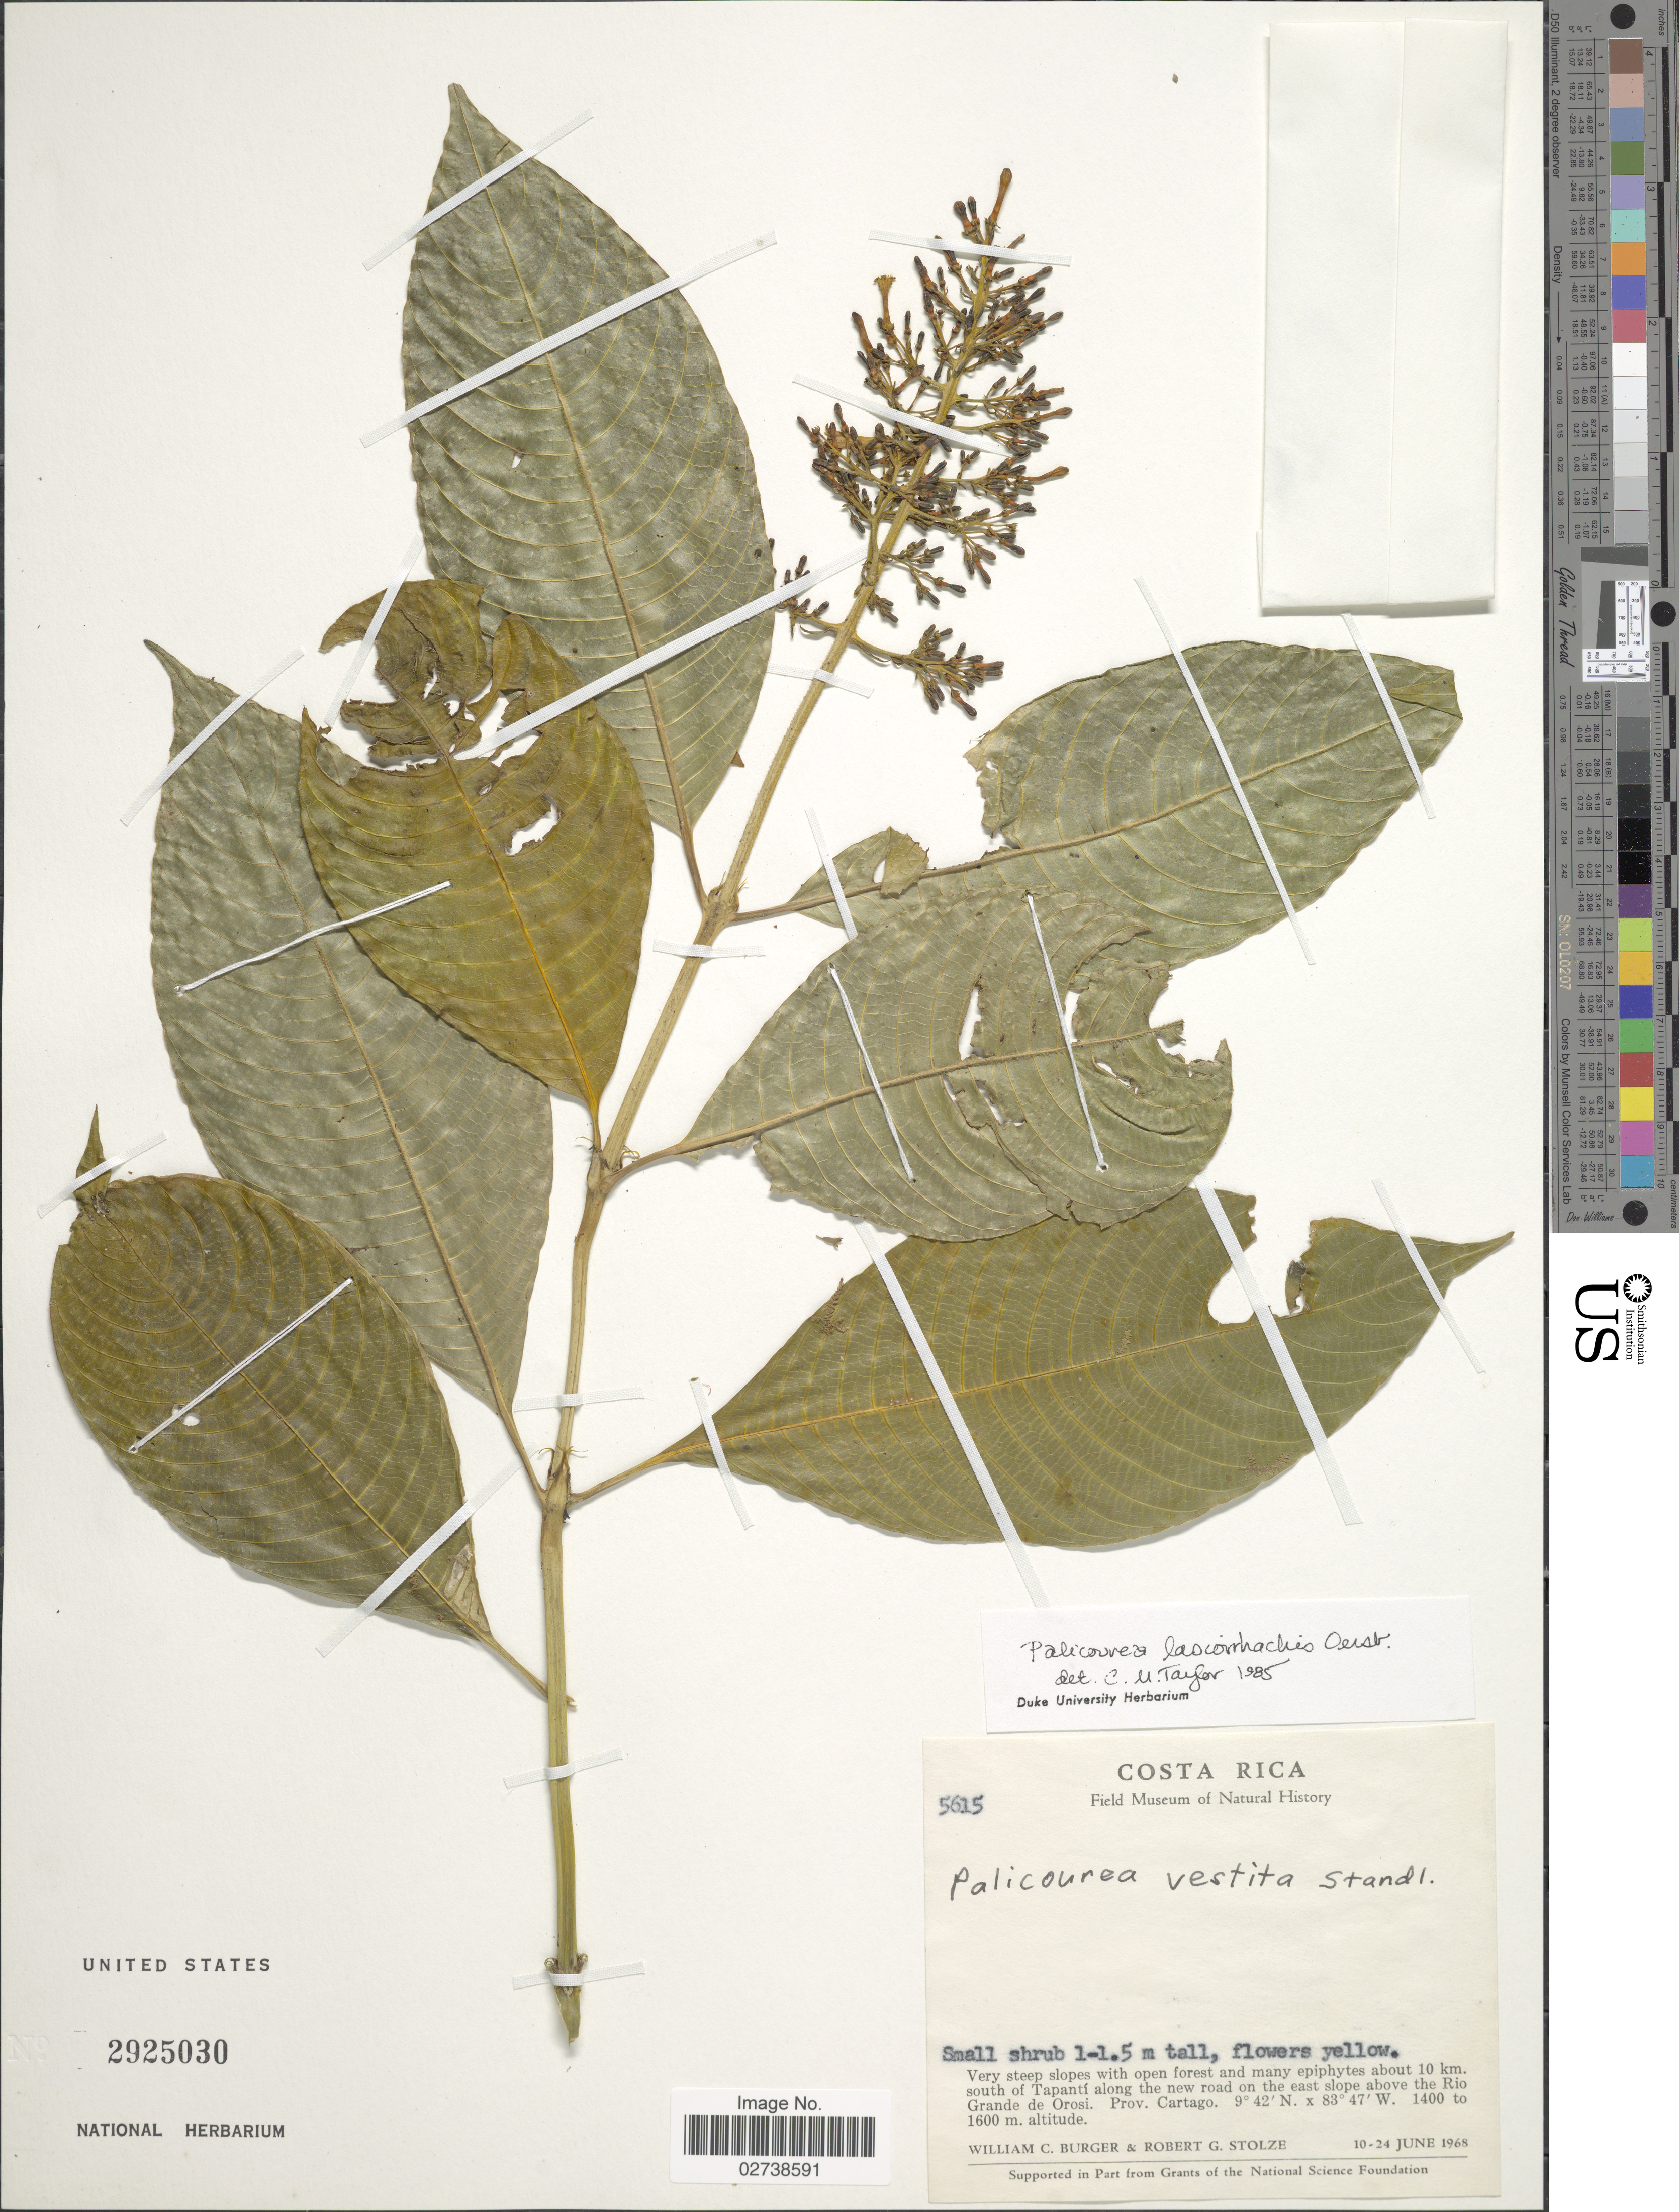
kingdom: Plantae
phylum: Tracheophyta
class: Magnoliopsida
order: Gentianales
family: Rubiaceae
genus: Palicourea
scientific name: Palicourea lasiorrhachis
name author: Oerst.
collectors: W. Burger & R. G. Stolze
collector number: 5615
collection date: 1968-06-10/1968-06-24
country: Costa Rica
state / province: Cartago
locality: Very steep slopes with open forest and many epiphytes avout 10 km south of Tapantí along the new road on the east slope above the Río Grande de Orosi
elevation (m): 1400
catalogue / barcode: US 2925030